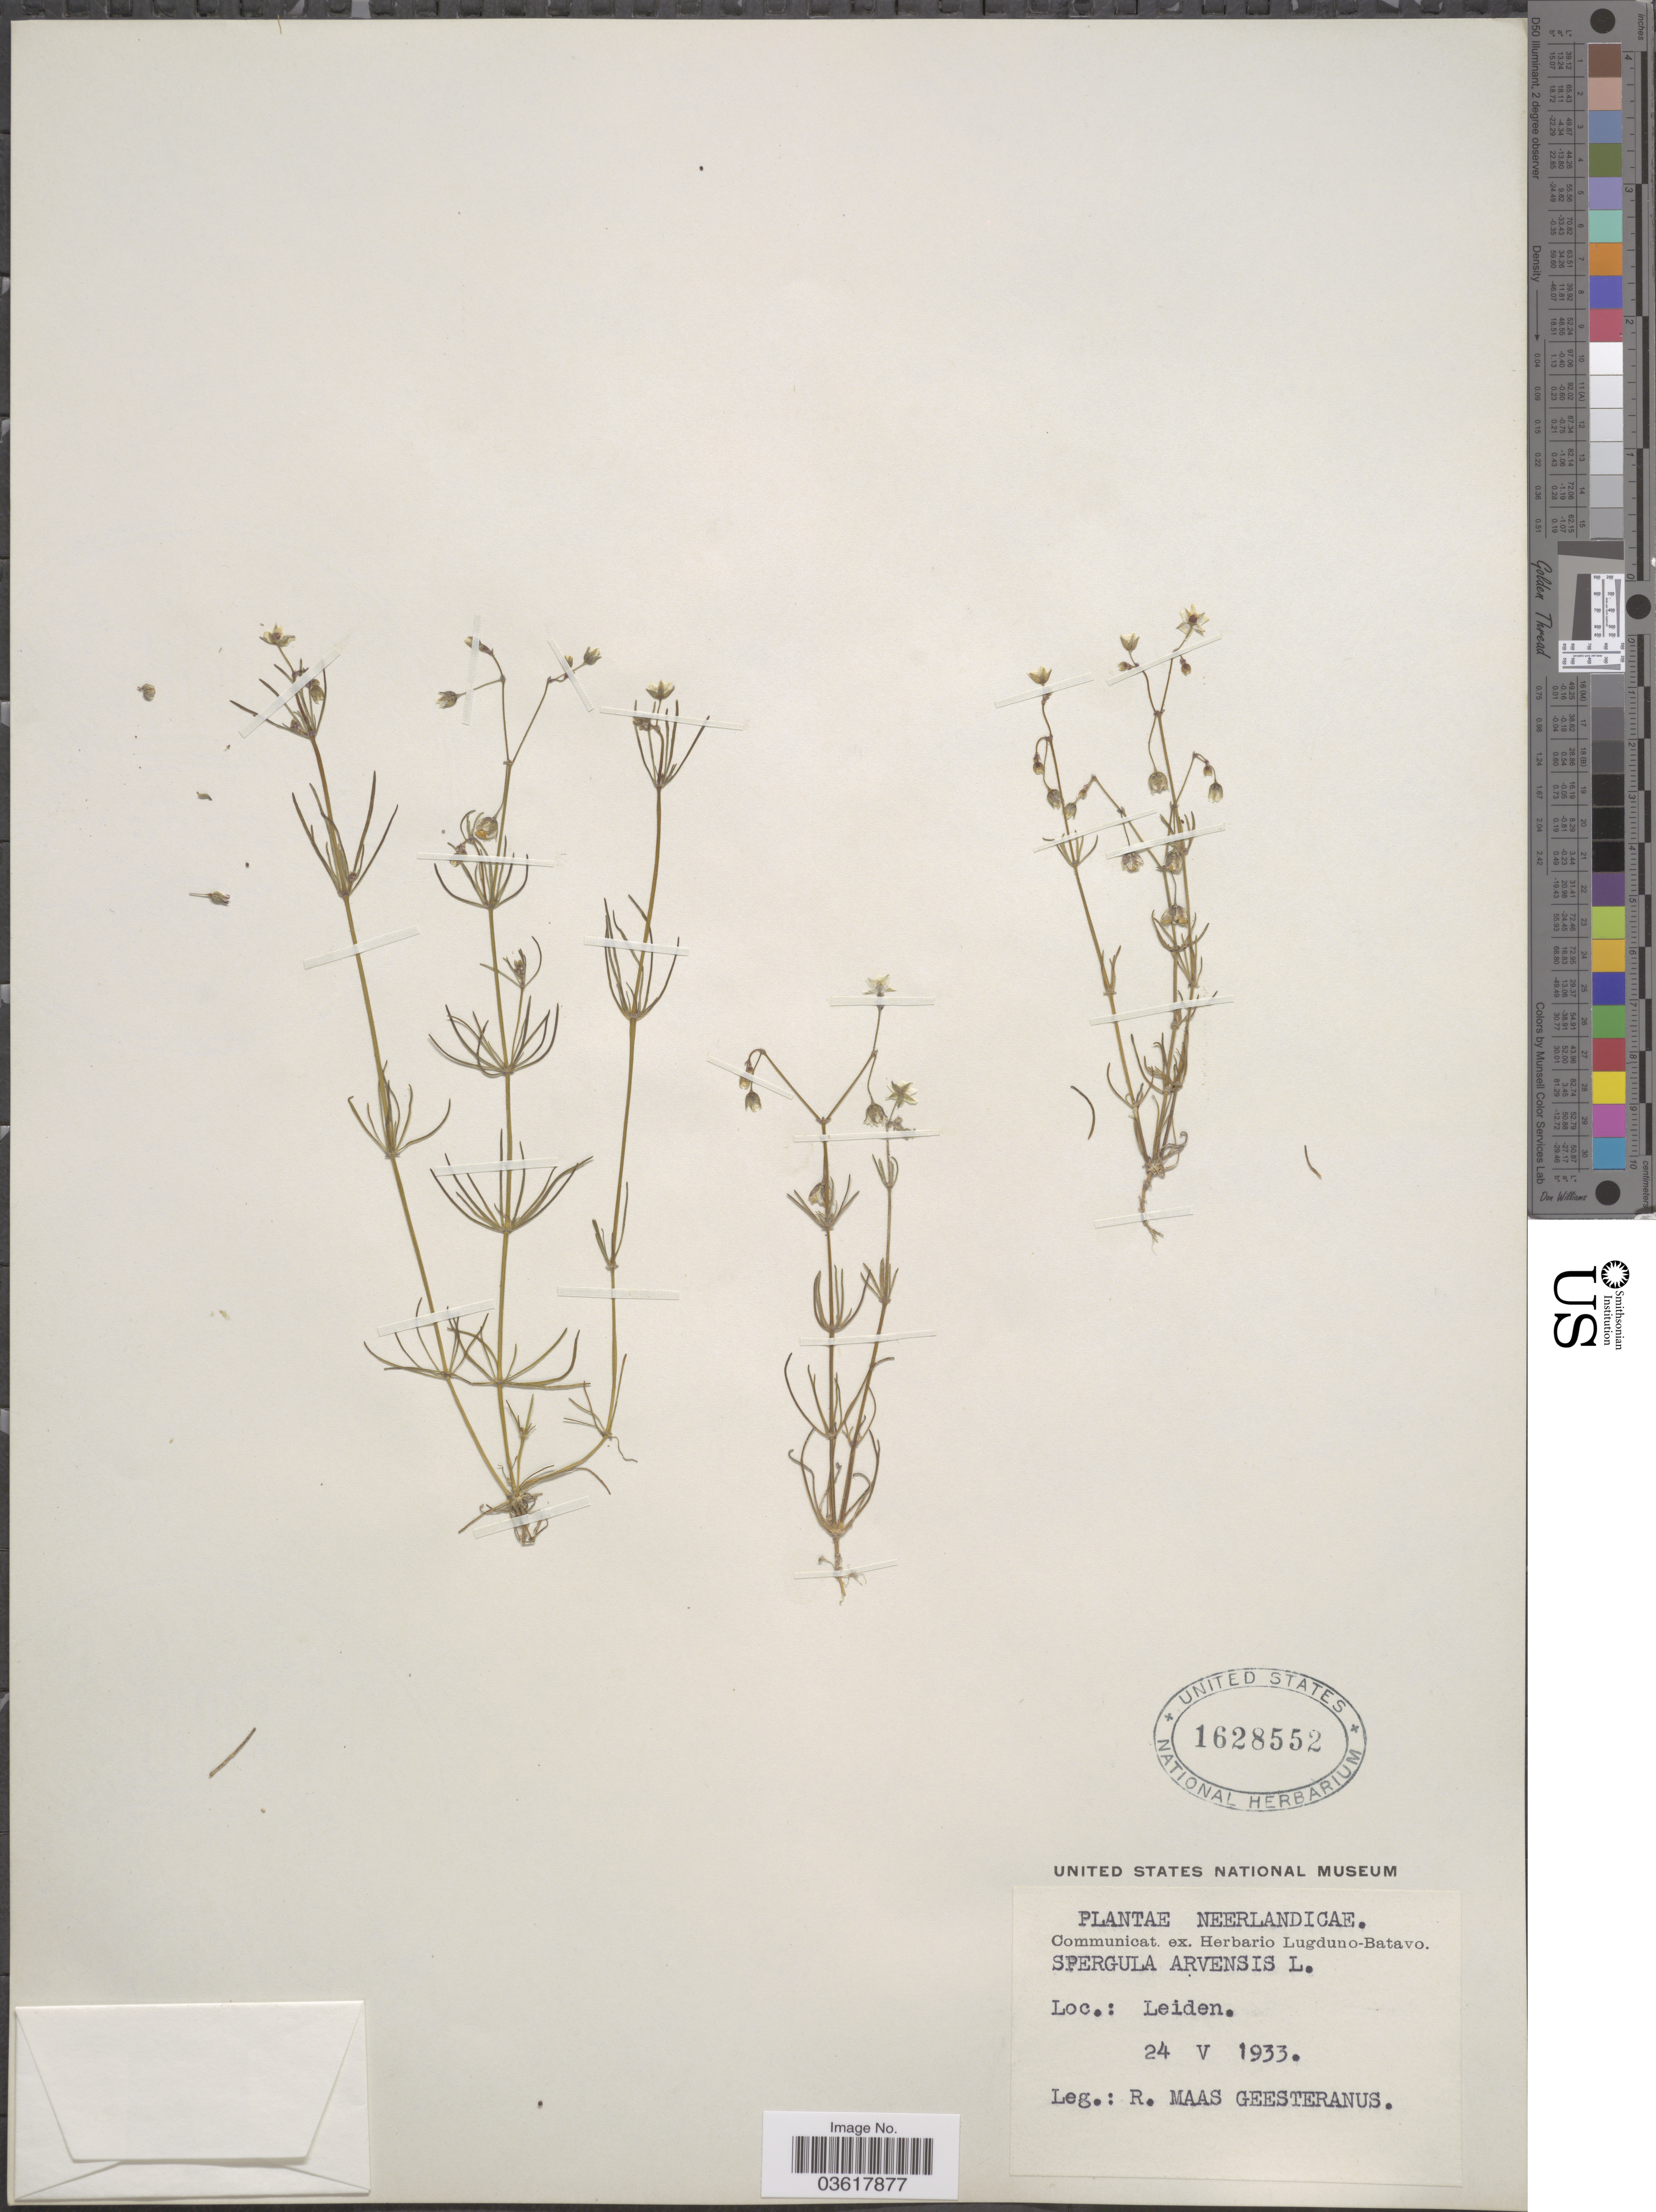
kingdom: Plantae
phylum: Tracheophyta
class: Magnoliopsida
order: Caryophyllales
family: Caryophyllaceae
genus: Spergula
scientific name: Spergula arvensis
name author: L.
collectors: R. A. Maas Geesteranus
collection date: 1933-05-24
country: Netherlands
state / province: Zuid Holland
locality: Leiden.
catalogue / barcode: US 1628552